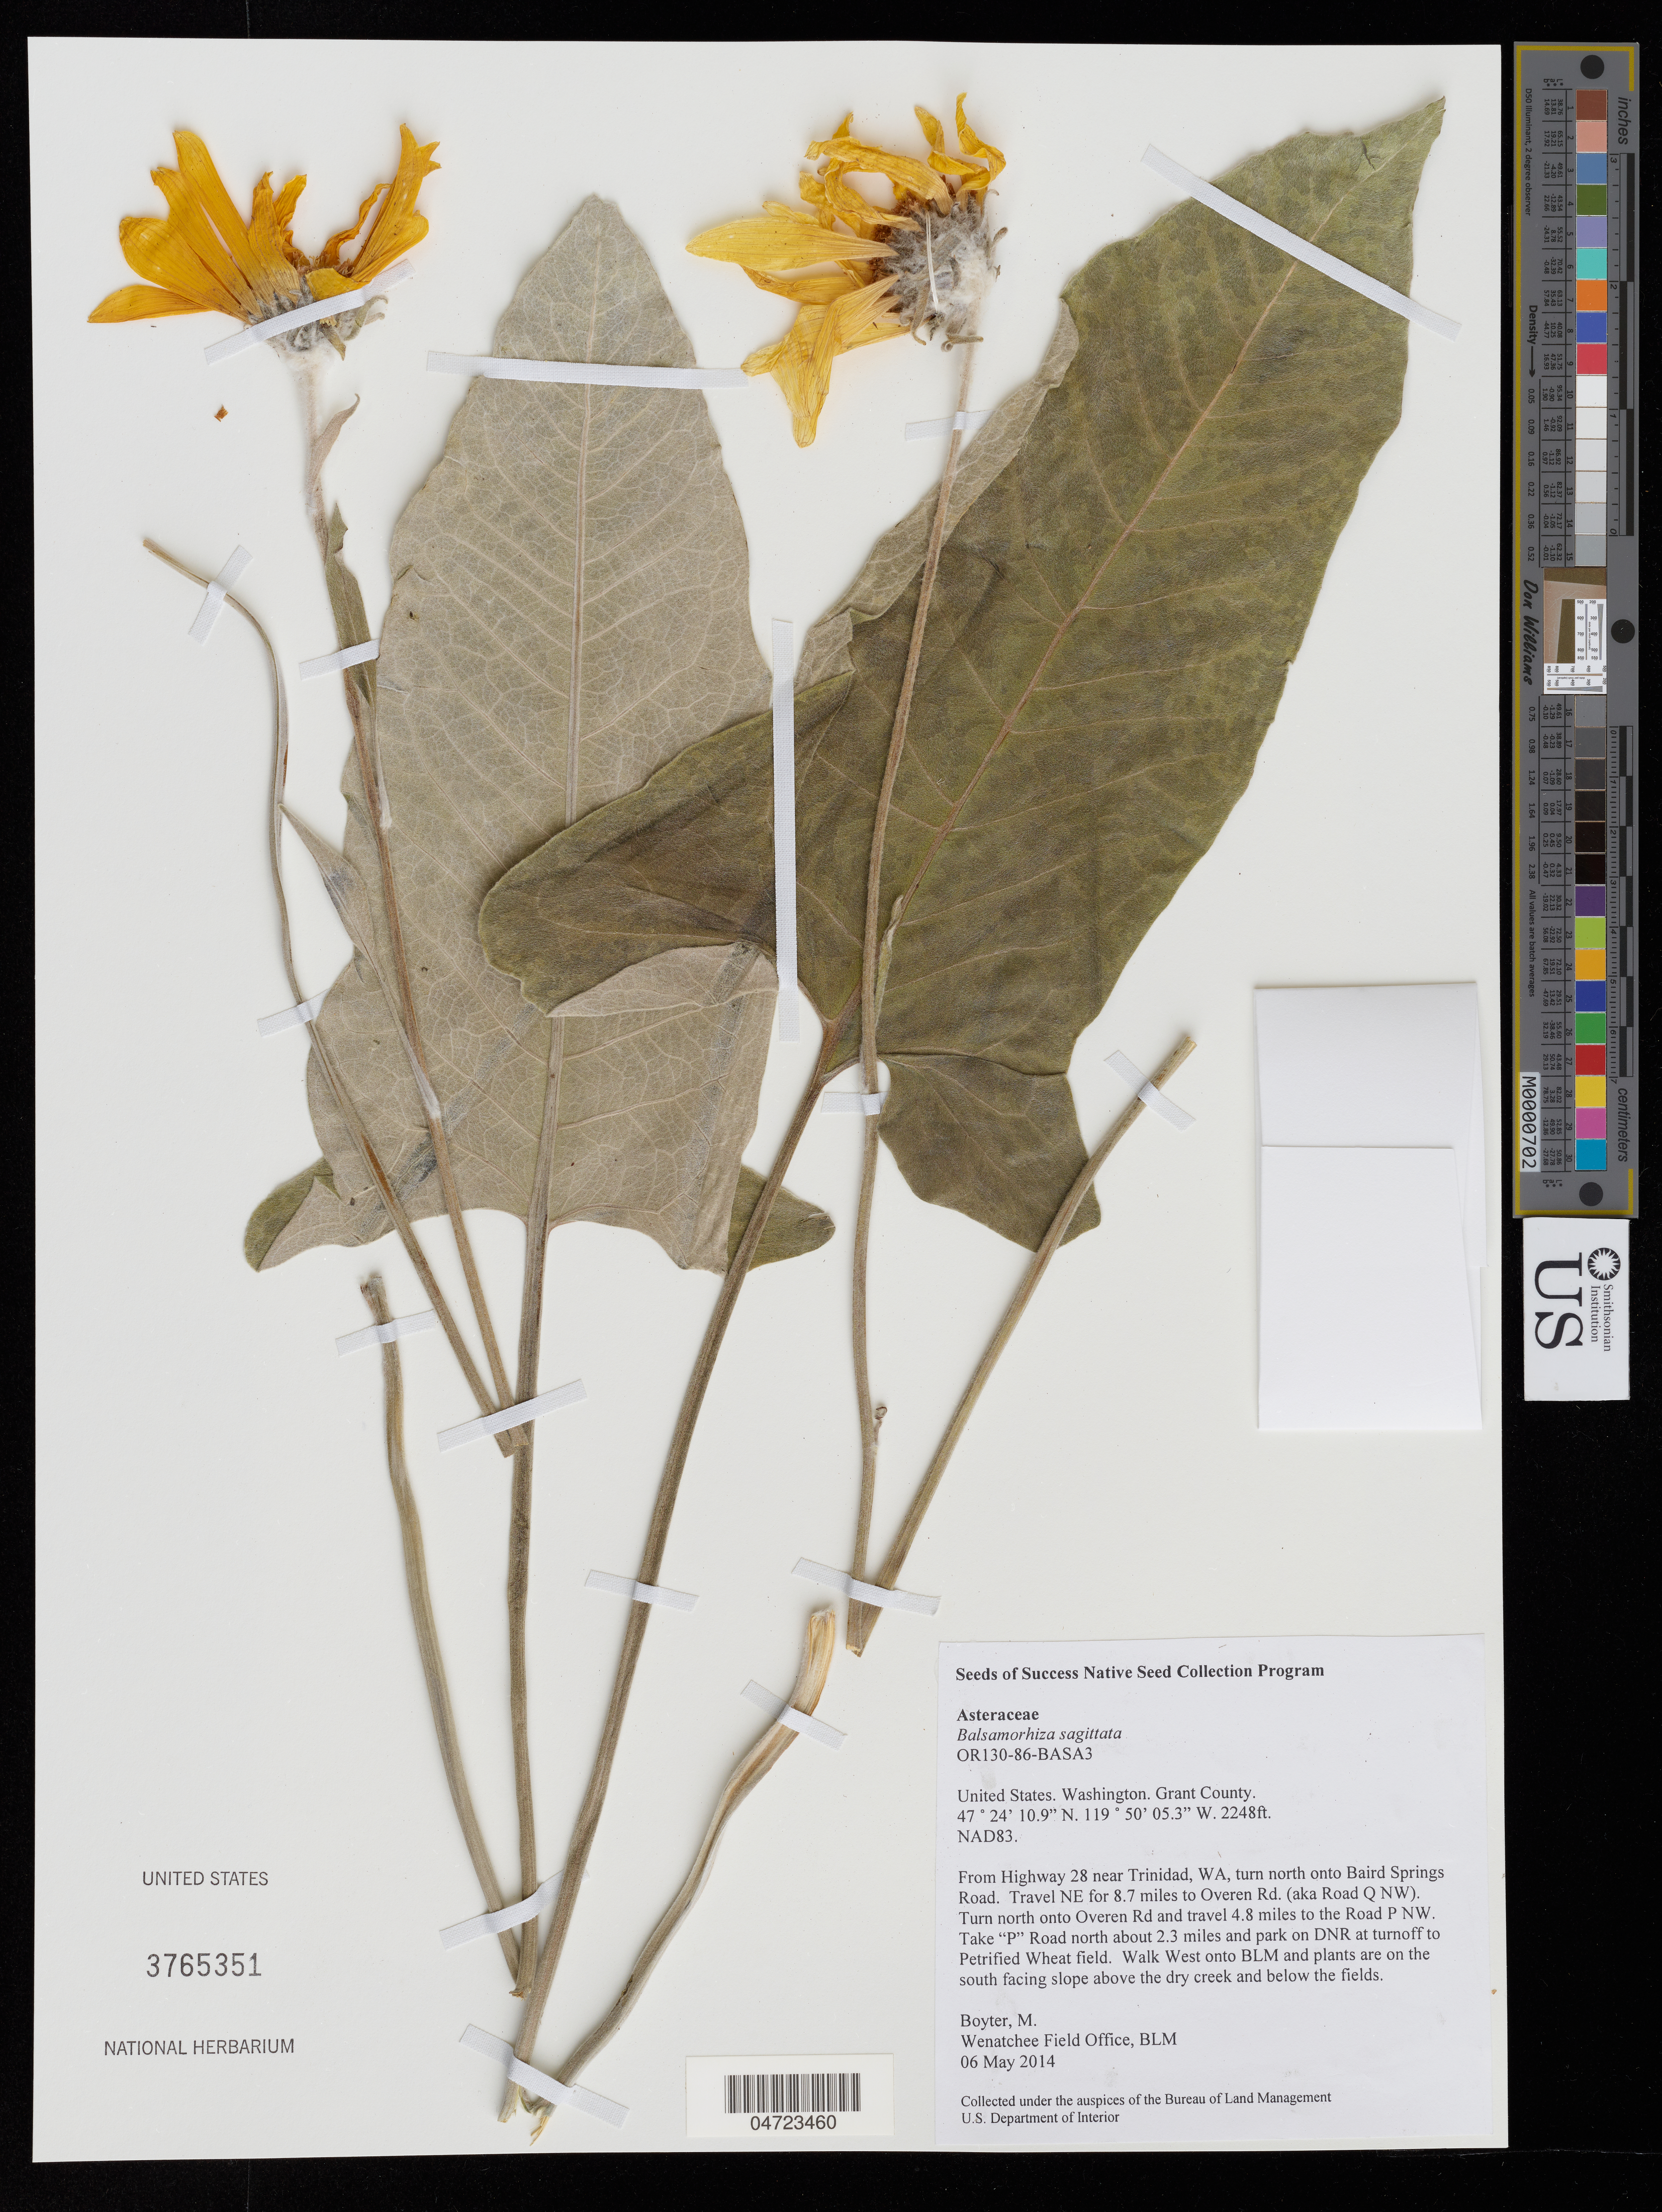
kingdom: Plantae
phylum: Tracheophyta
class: Magnoliopsida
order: Asterales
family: Asteraceae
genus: Balsamorhiza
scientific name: Balsamorhiza sagittata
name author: (Pursh) Nutt.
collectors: M. Boyter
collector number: OR130-86-BASA3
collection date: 2014-05-06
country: United States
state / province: Washington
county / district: Grant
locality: Grant County. From Highway 28 near Trinidad, WA, turn north onto Baird Springs Road. Travel NE for 8.7 miles to Overen Rd. (aka Road Q NW). Turn north onto Overen Rd and travel 4.8 miles to the Road P NW. Take "P" Road north about 2.3 miles and park on DNR at turnoff to Petrified Wheat field.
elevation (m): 685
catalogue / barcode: US 3765351